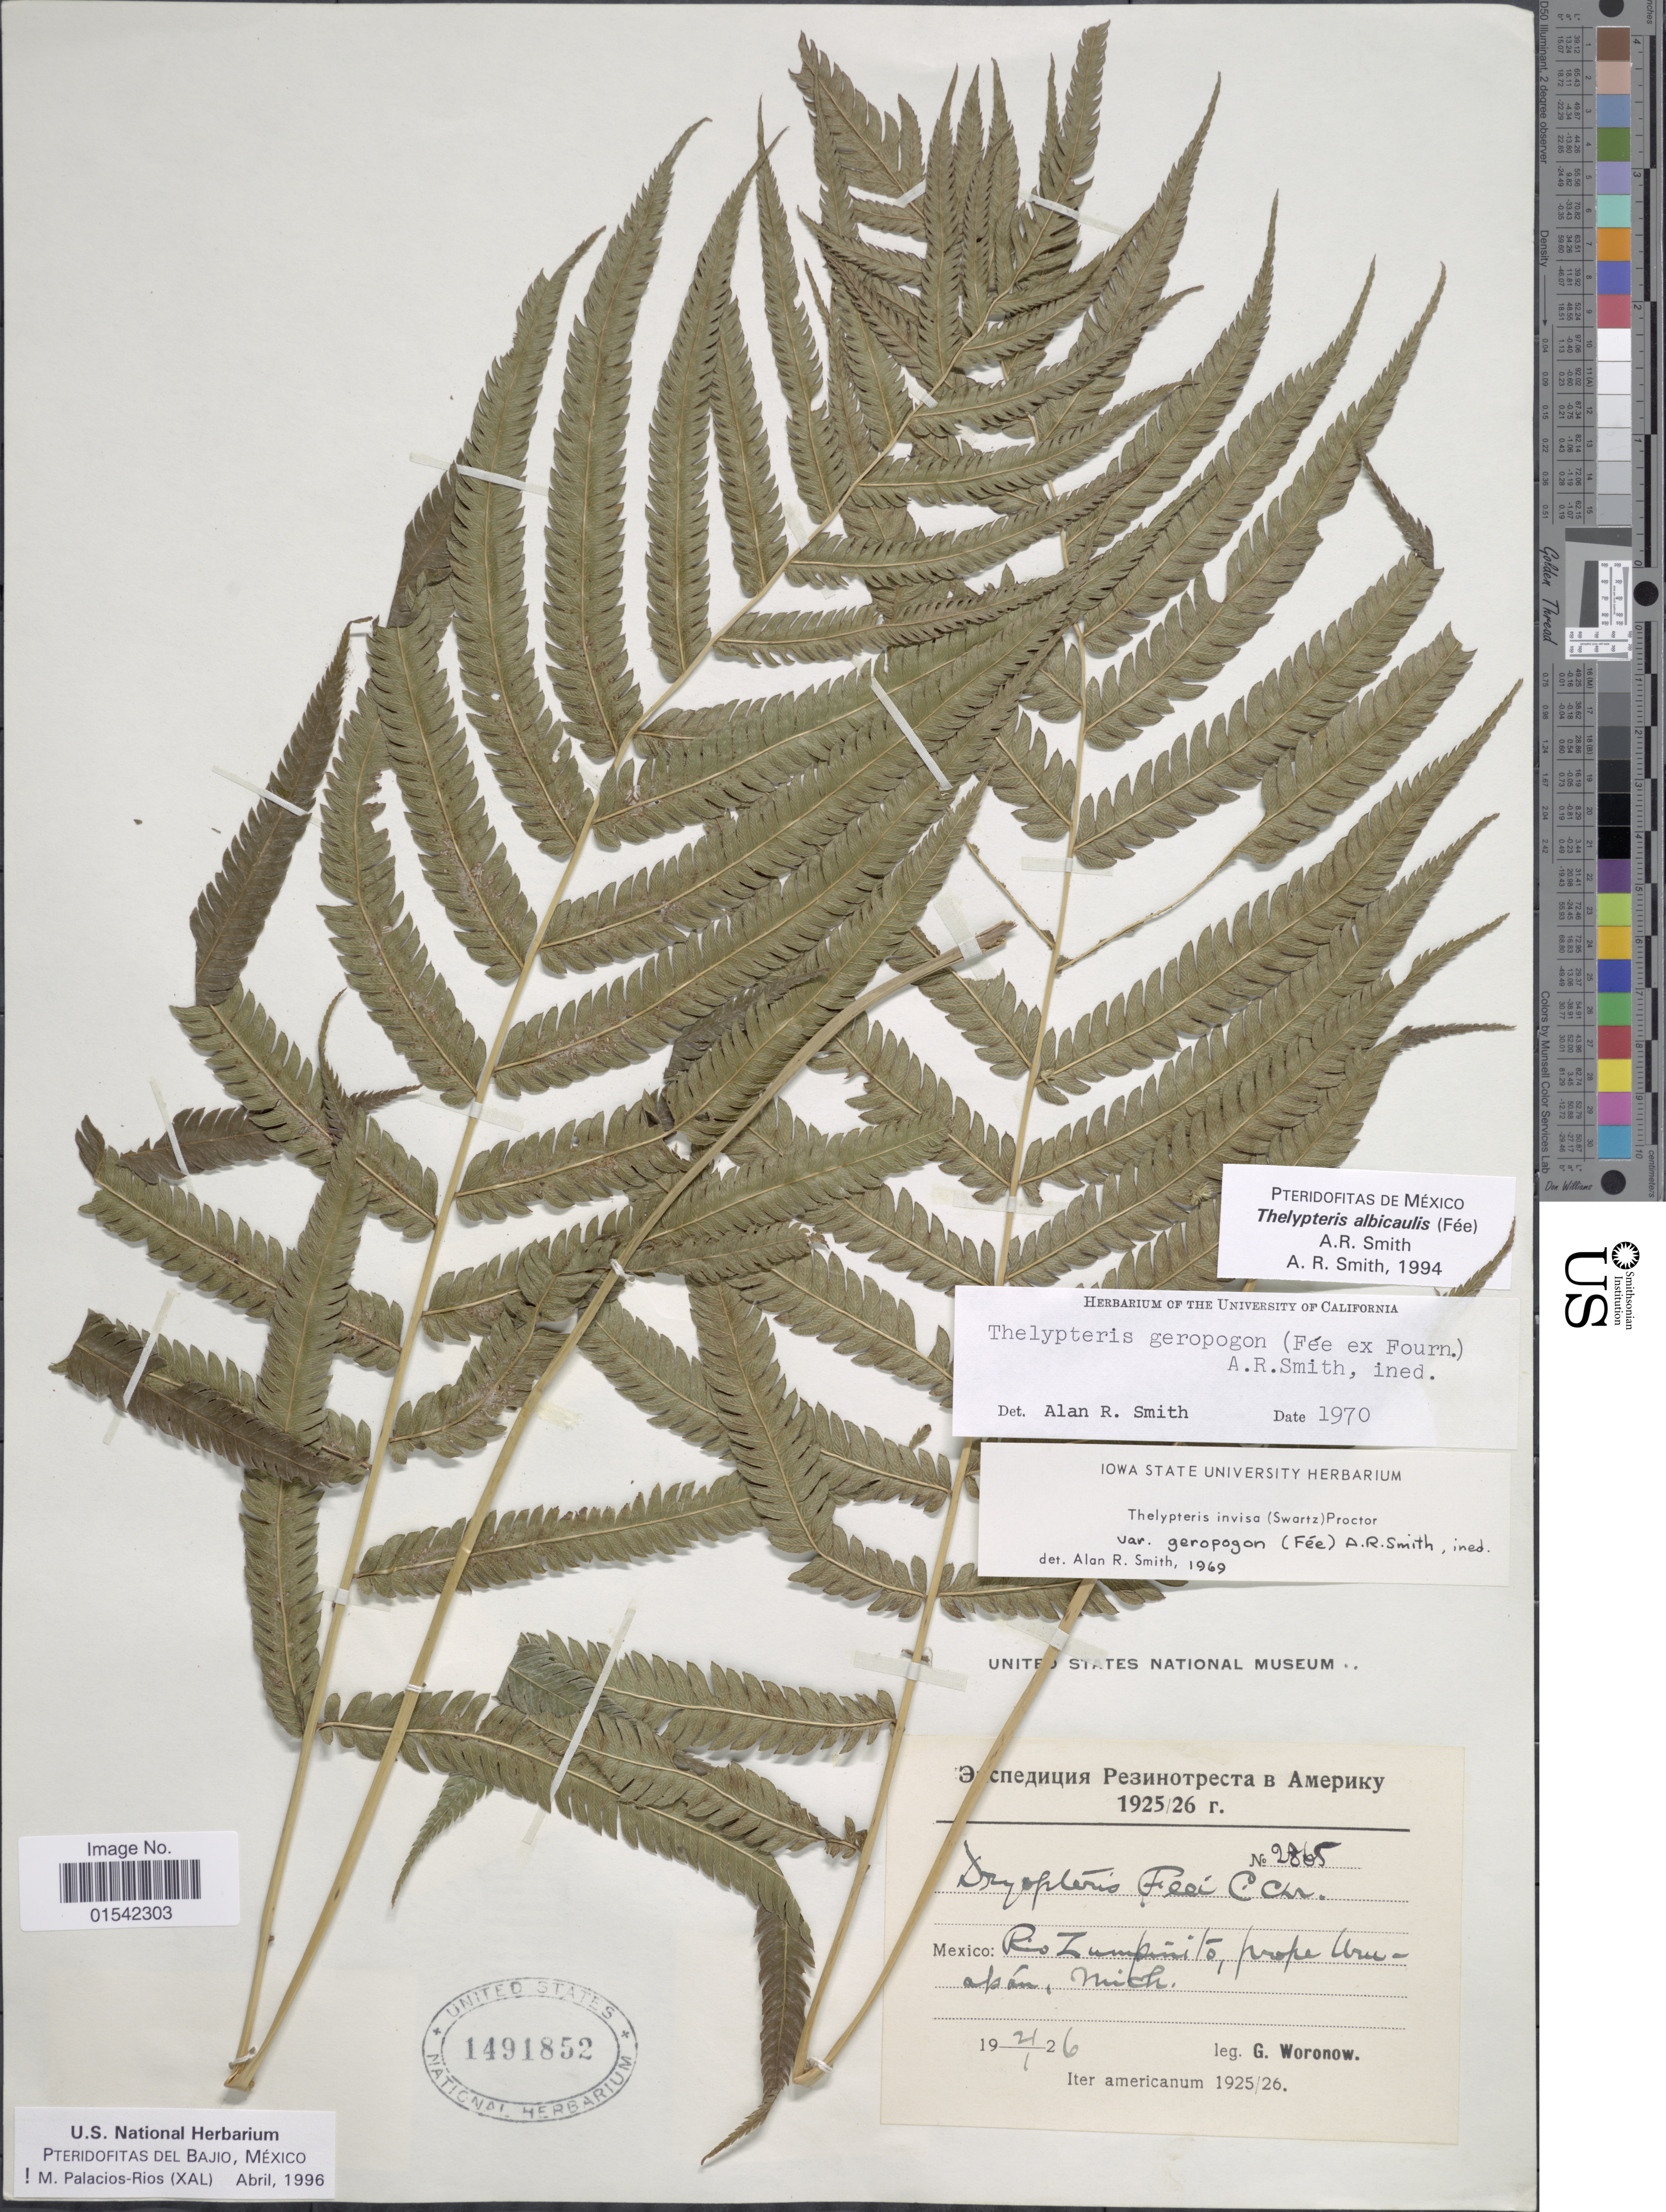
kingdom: Plantae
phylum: Tracheophyta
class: Polypodiopsida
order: Polypodiales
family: Thelypteridaceae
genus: Cyclosorus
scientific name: Cyclosorus albicaulis (Fée) comb. nov., ined 2015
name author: (Fée)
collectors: G. Woronow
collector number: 2865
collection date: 1926-01-21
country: Mexico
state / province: Michoacán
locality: Rio Zumpinito, prop Uruapán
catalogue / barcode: US 1491852